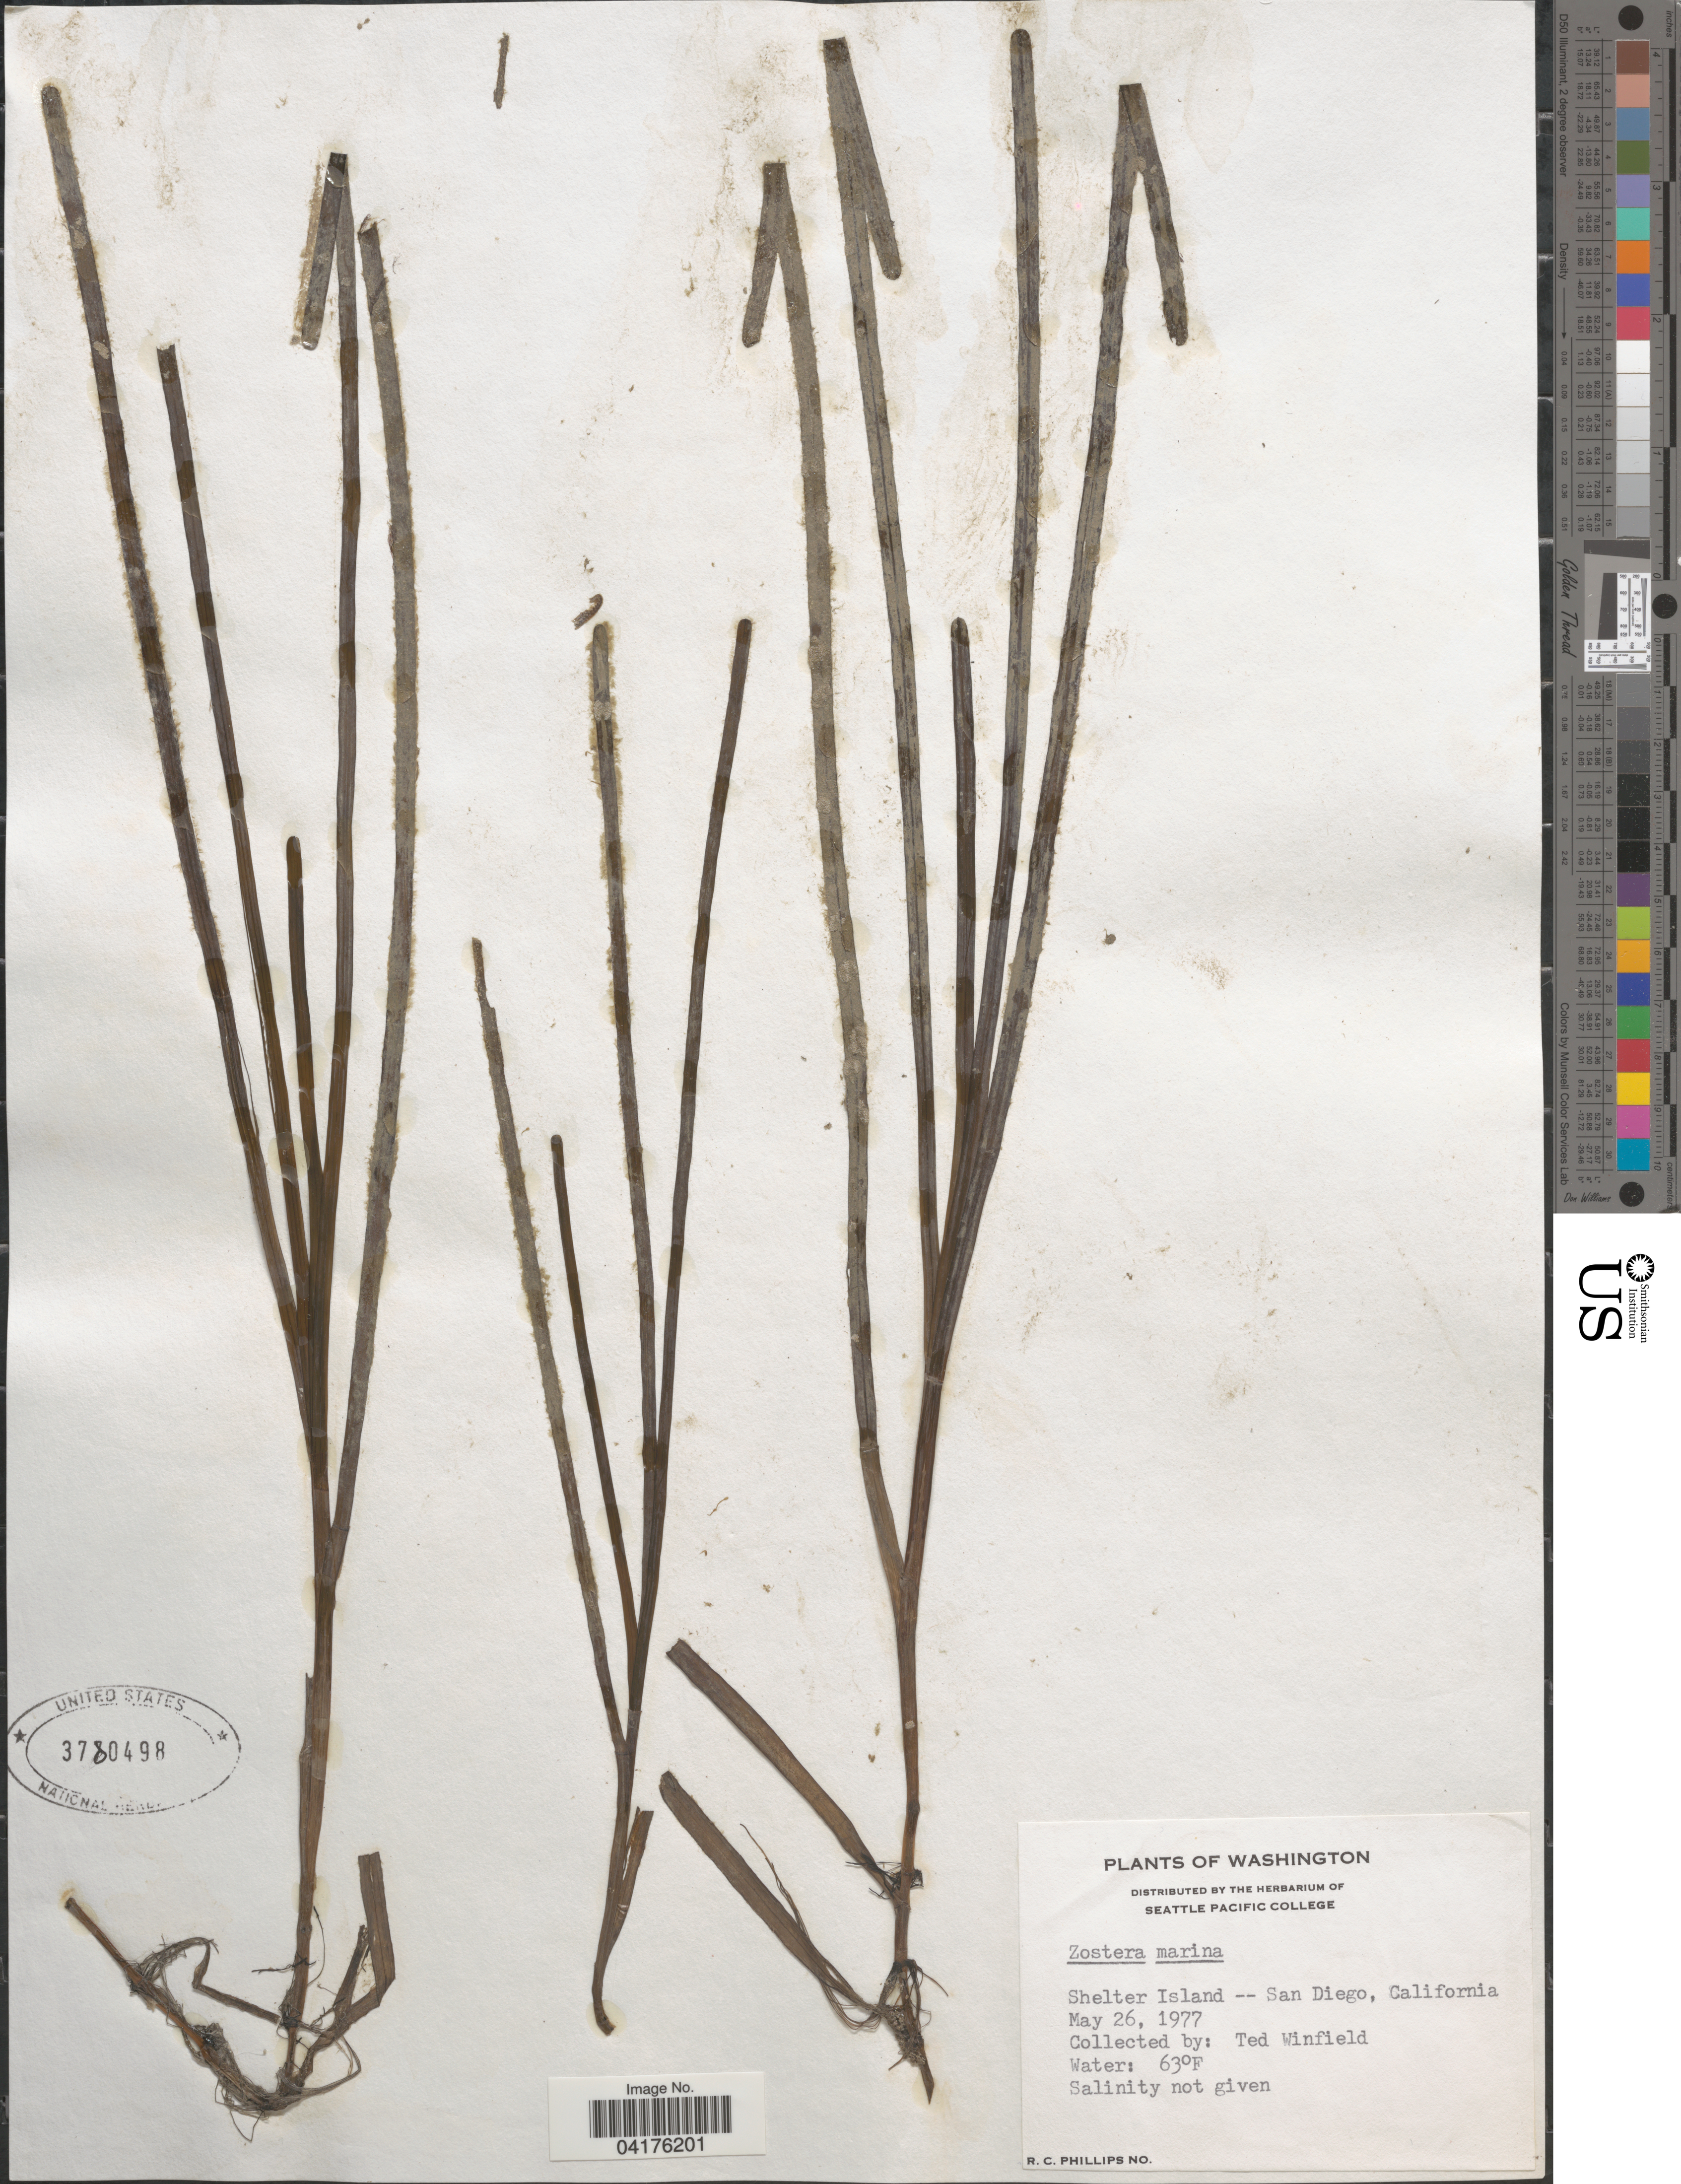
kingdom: Plantae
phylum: Tracheophyta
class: Liliopsida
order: Alismatales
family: Zosteraceae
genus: Zostera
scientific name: Zostera marina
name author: L.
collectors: T. Winfield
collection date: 1977-05-26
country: United States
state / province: California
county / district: San Diego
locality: Shelter Island -- San Diego.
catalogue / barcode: US 3780498